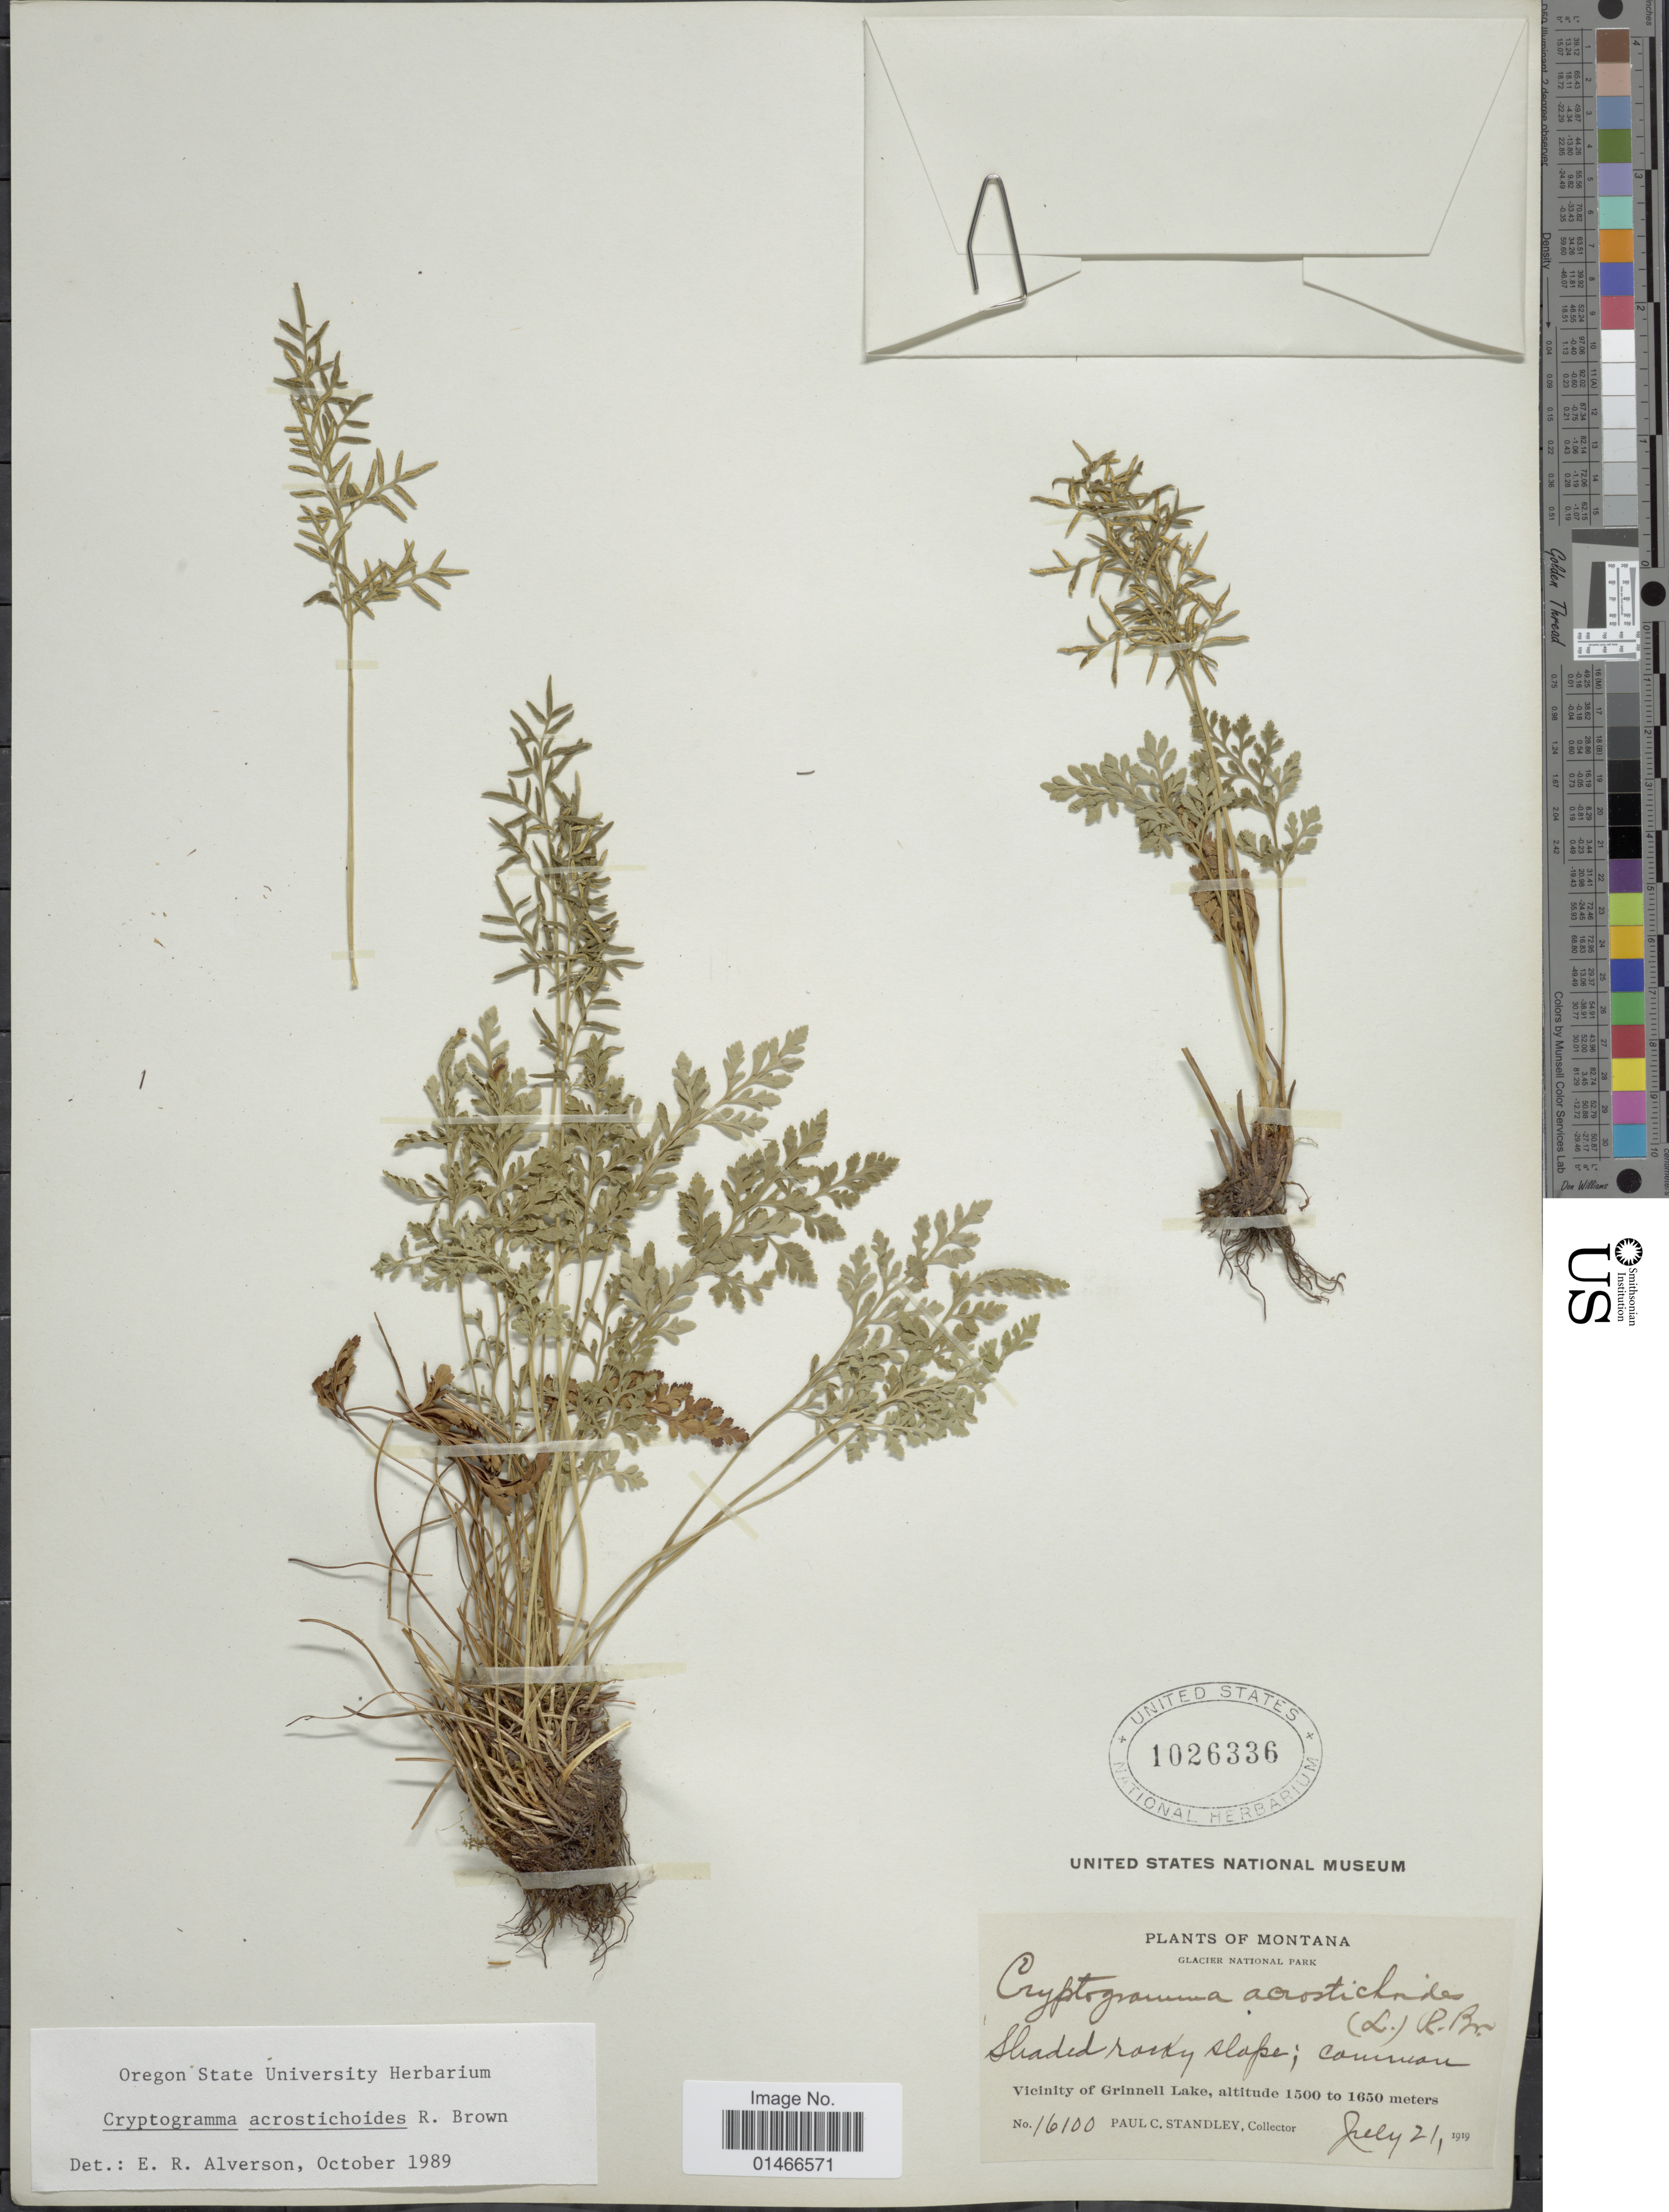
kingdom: Plantae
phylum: Tracheophyta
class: Polypodiopsida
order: Polypodiales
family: Pteridaceae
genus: Cryptogramma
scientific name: Cryptogramma acrostichoides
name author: R. Br.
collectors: P. C. Standley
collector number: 16100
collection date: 1919-07-21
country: United States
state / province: Montana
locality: Glacier National Park. Vicinity of Grinnell Lake.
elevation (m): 1500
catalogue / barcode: US 1026336